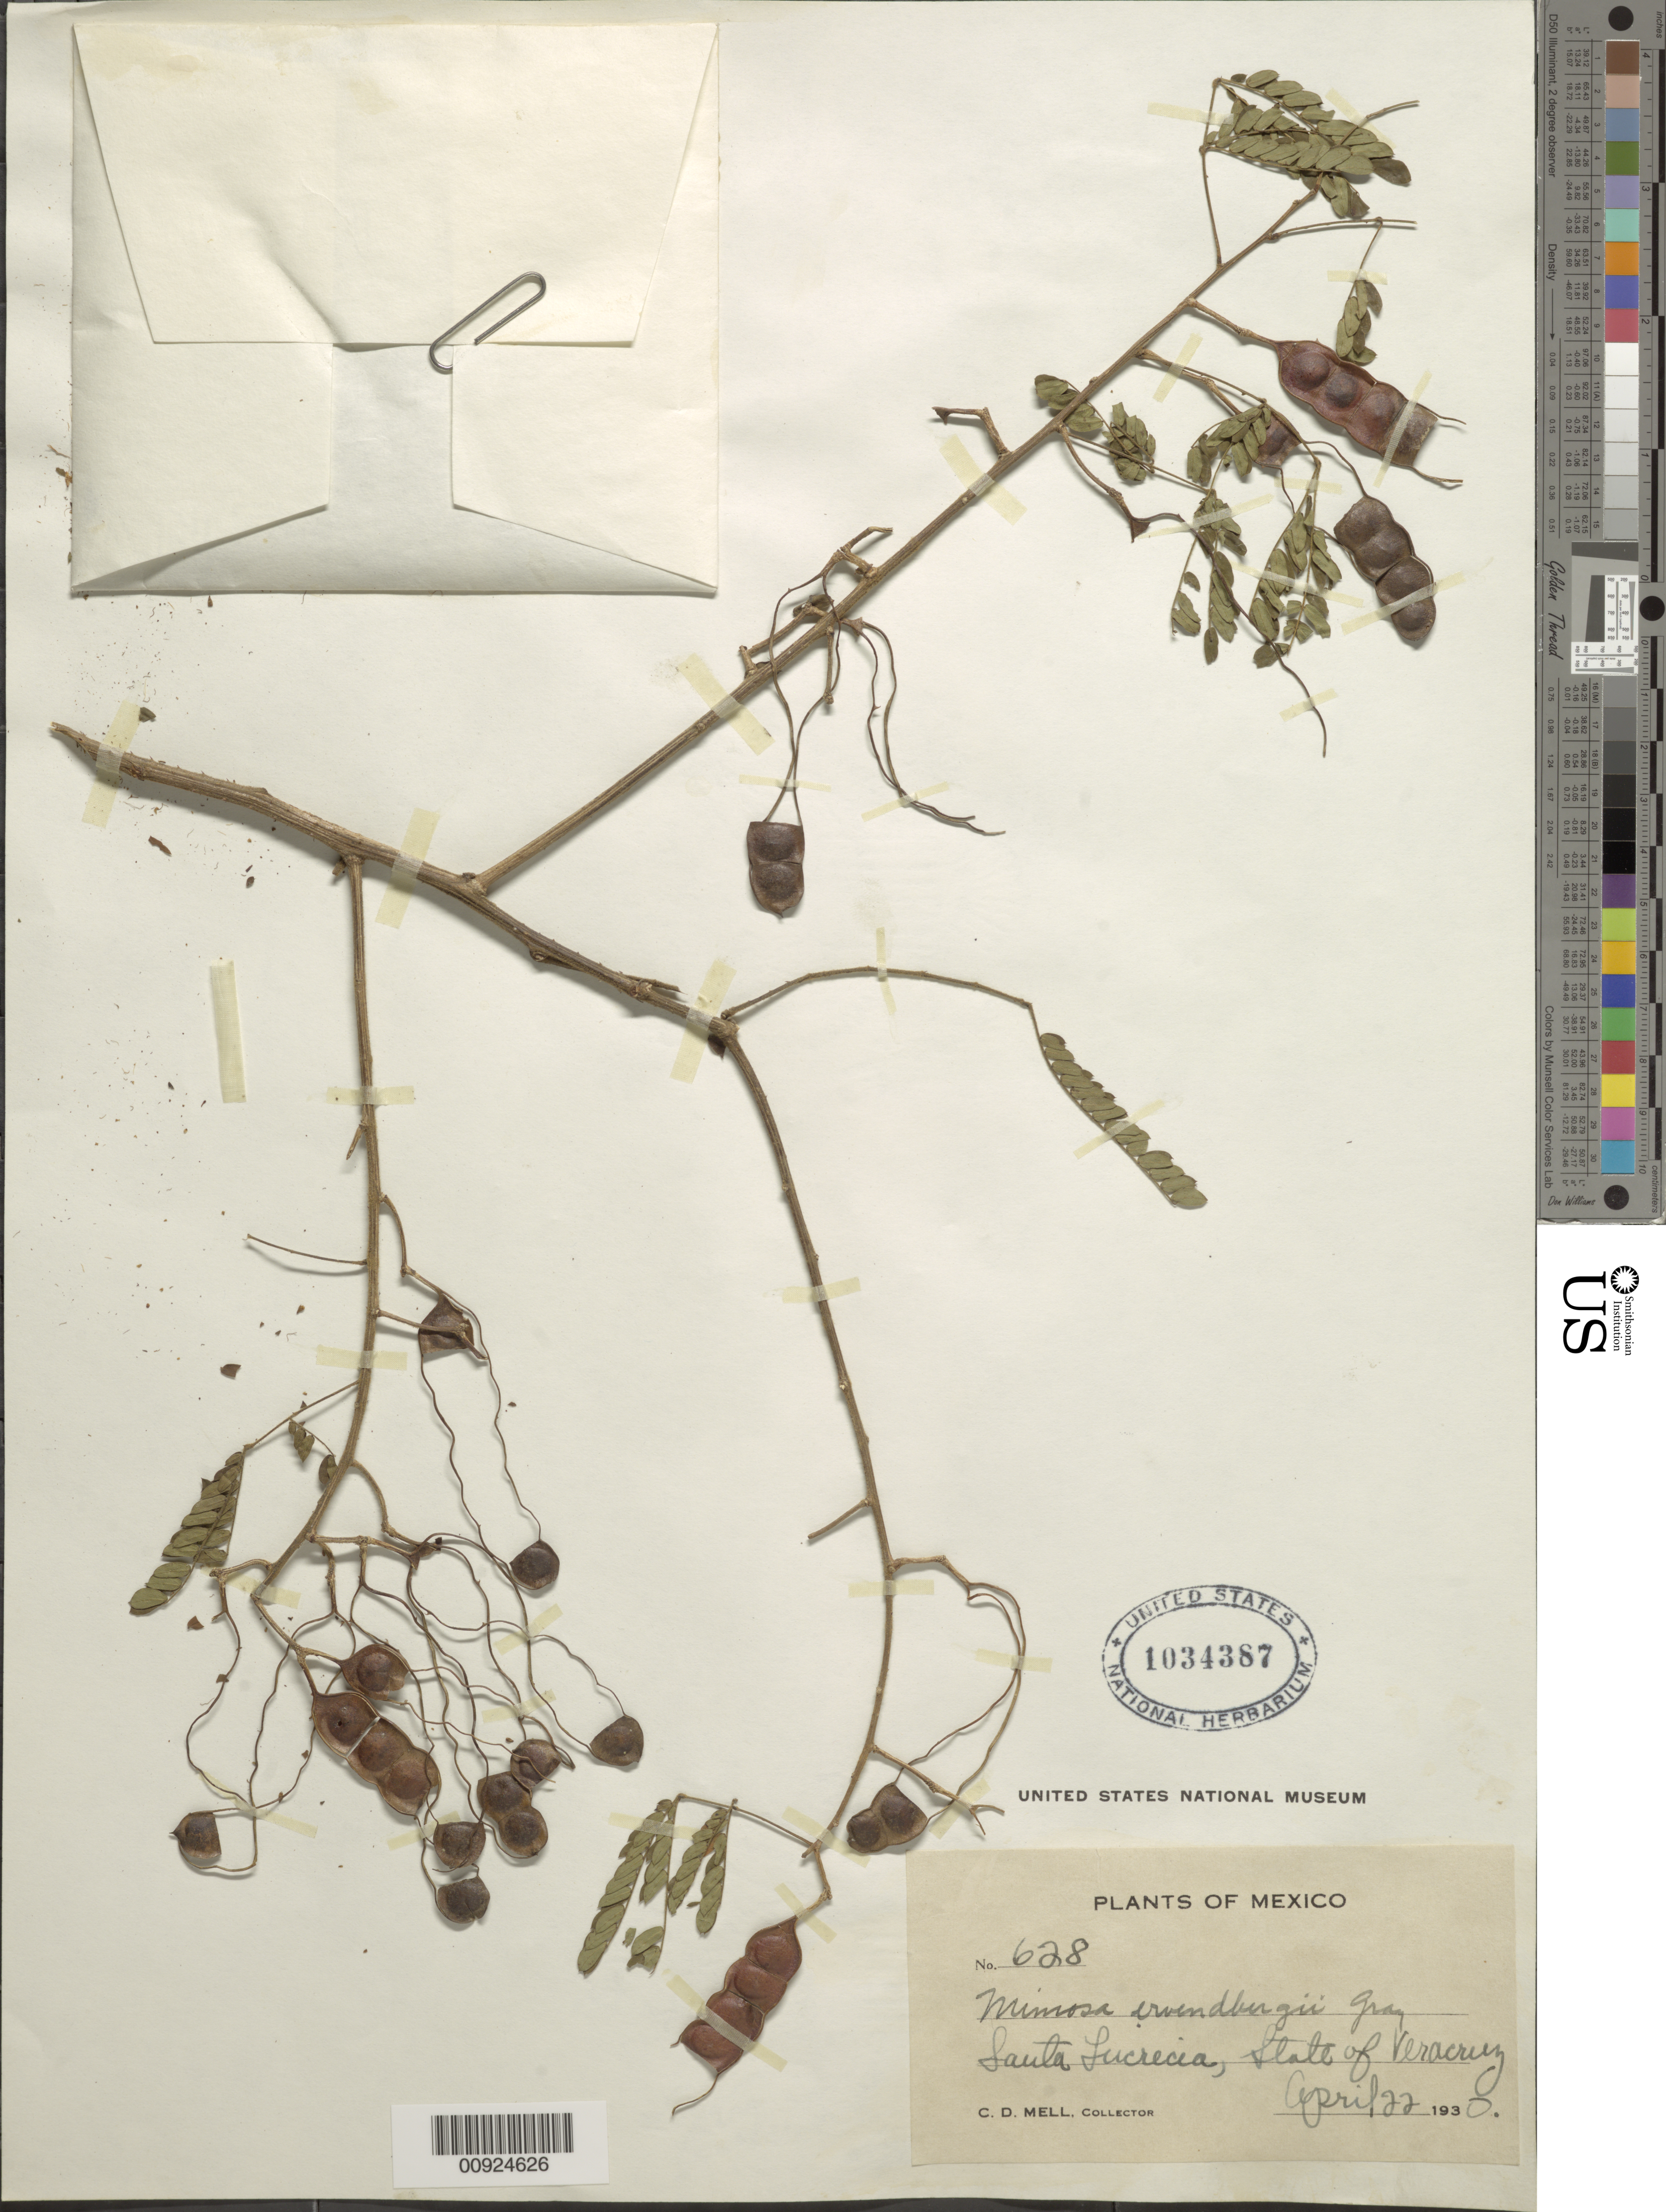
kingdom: Plantae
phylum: Tracheophyta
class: Magnoliopsida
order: Fabales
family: Fabaceae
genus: Mimosa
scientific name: Mimosa ervendbergii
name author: A. Gray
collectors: C. D. Mell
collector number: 628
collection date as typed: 22 Apr 1930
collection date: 1930-04-22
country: Mexico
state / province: Veracruz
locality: Santa Lucrecia, State of Veracruz.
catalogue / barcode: US 1034387